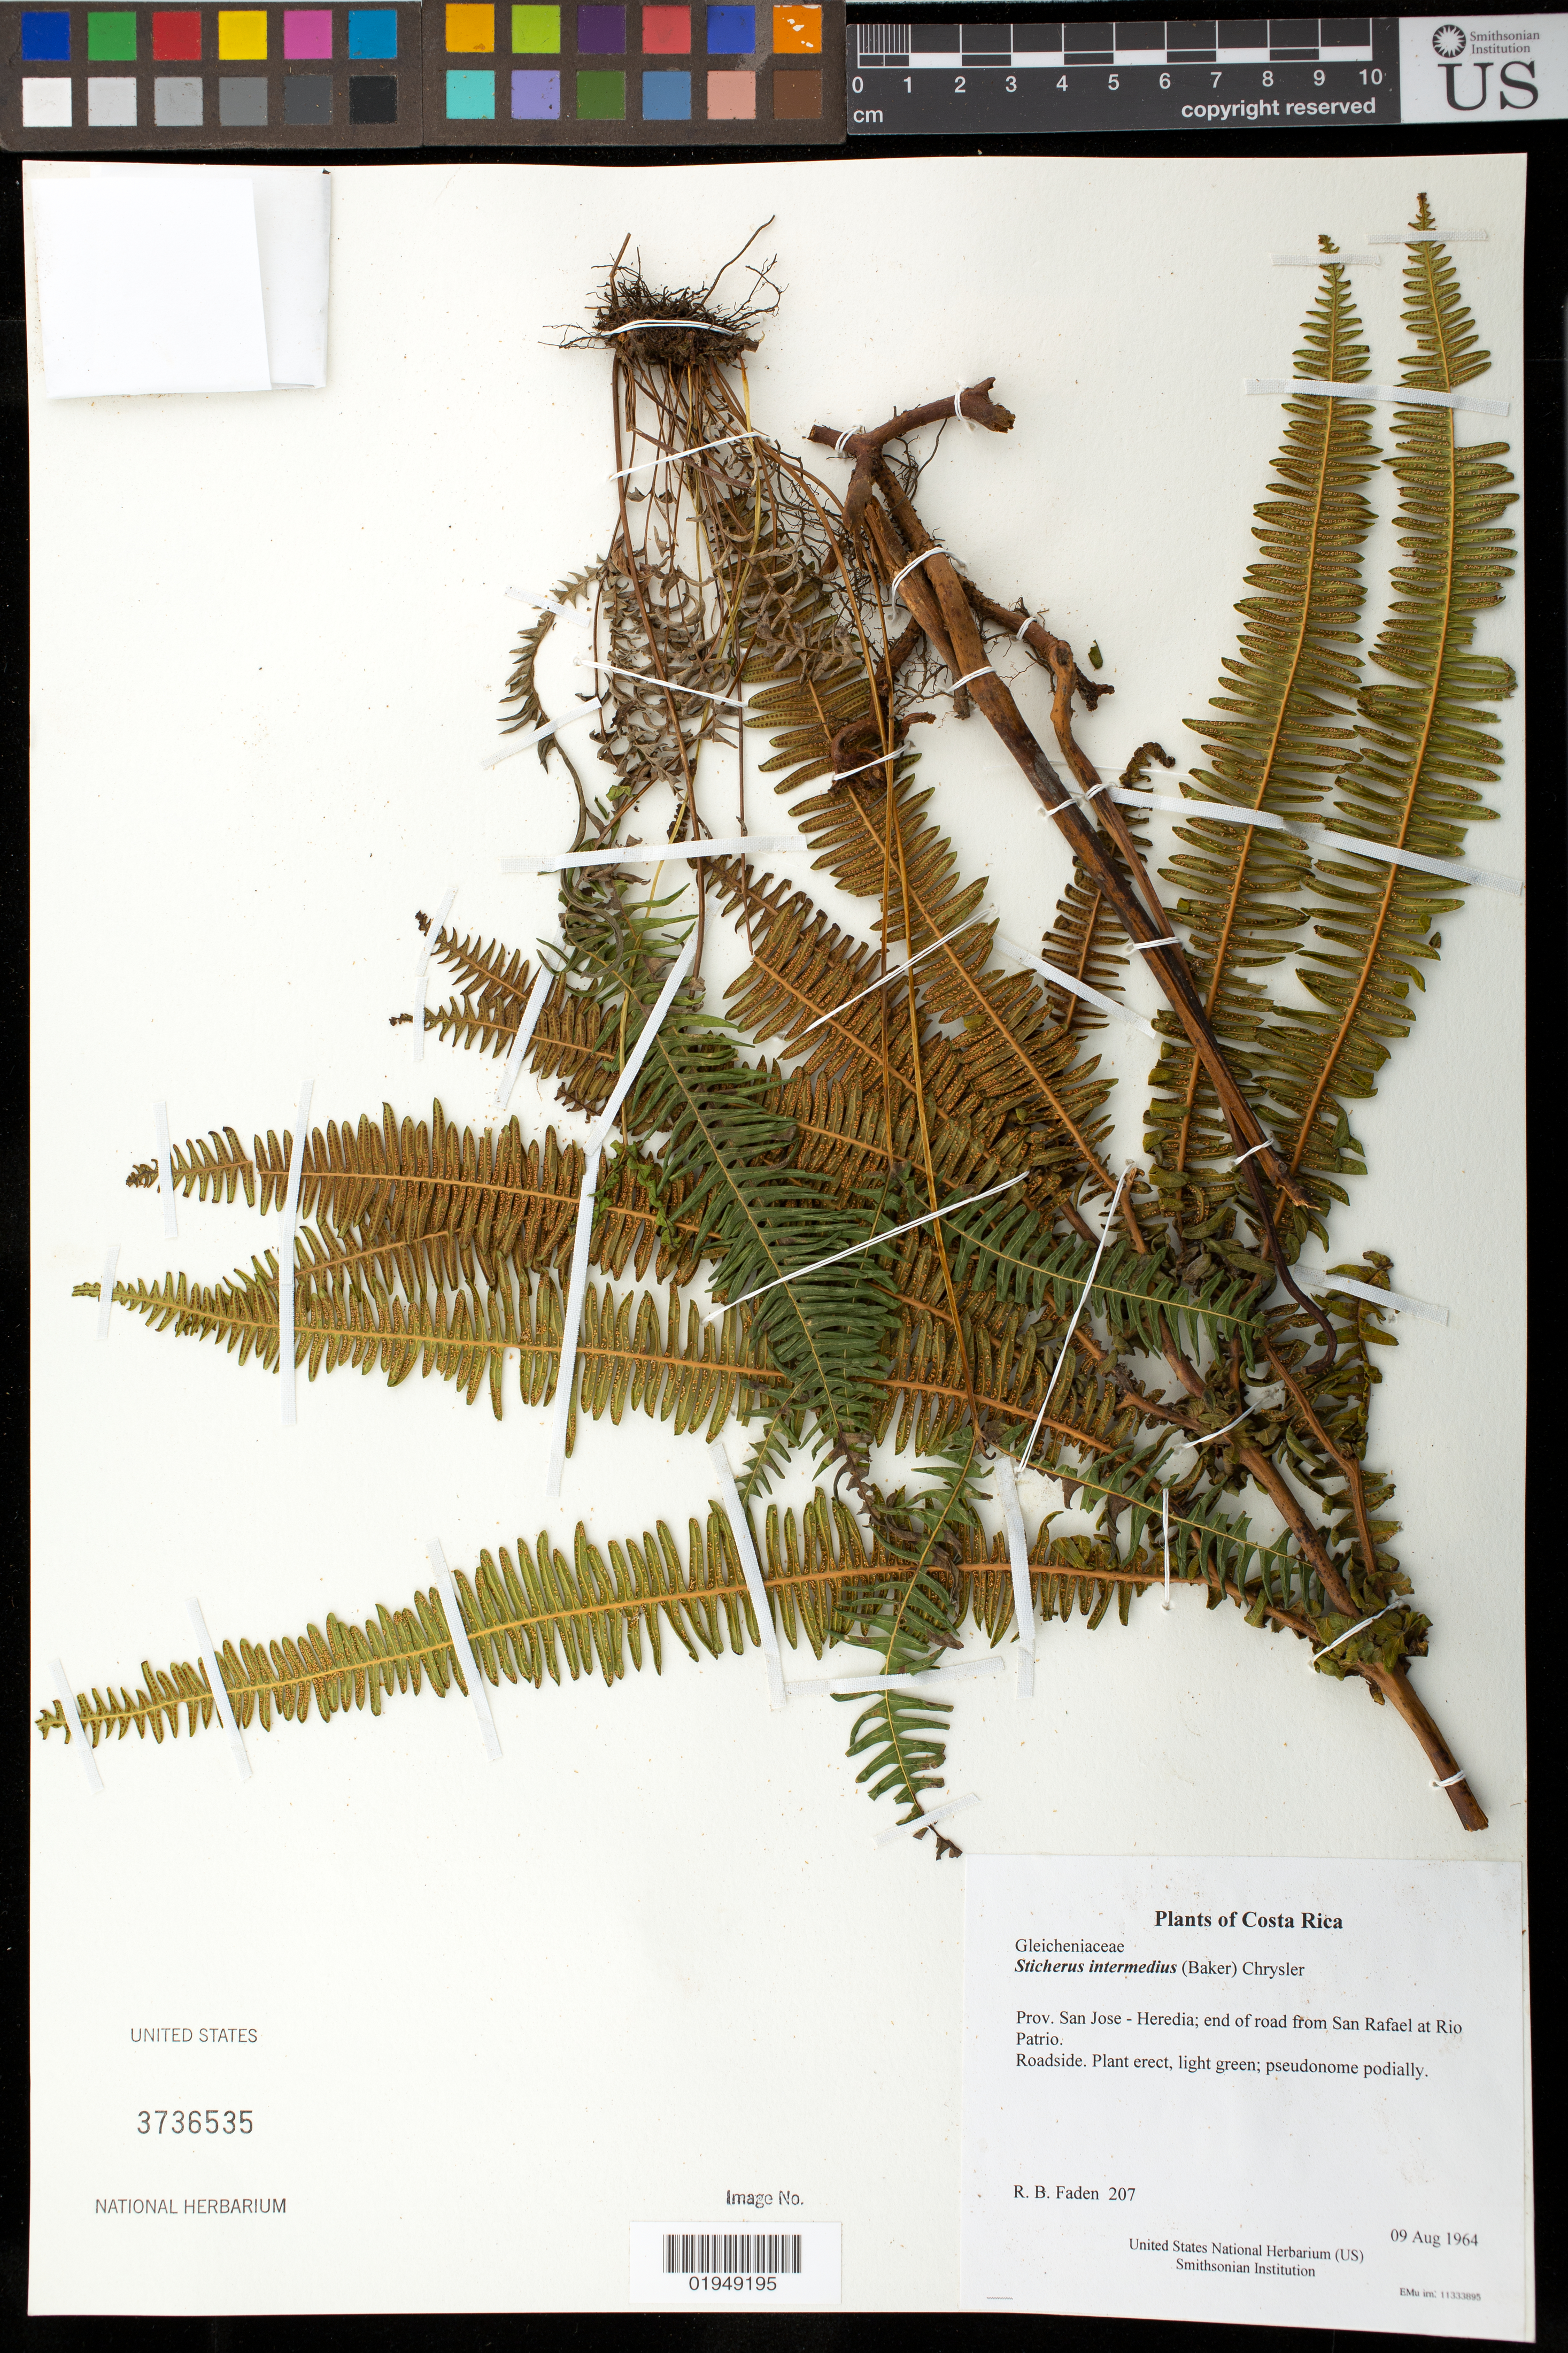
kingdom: Plantae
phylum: Tracheophyta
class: Polypodiopsida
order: Gleicheniales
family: Gleicheniaceae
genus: Sticherus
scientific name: Sticherus intermedius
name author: (Baker) Chrysler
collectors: R. B. Faden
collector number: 207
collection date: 1964-08-09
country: Costa Rica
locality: Prov. San Jose - Heredia; end of road from San Rafael at Rio Patrio.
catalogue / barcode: US 3736535